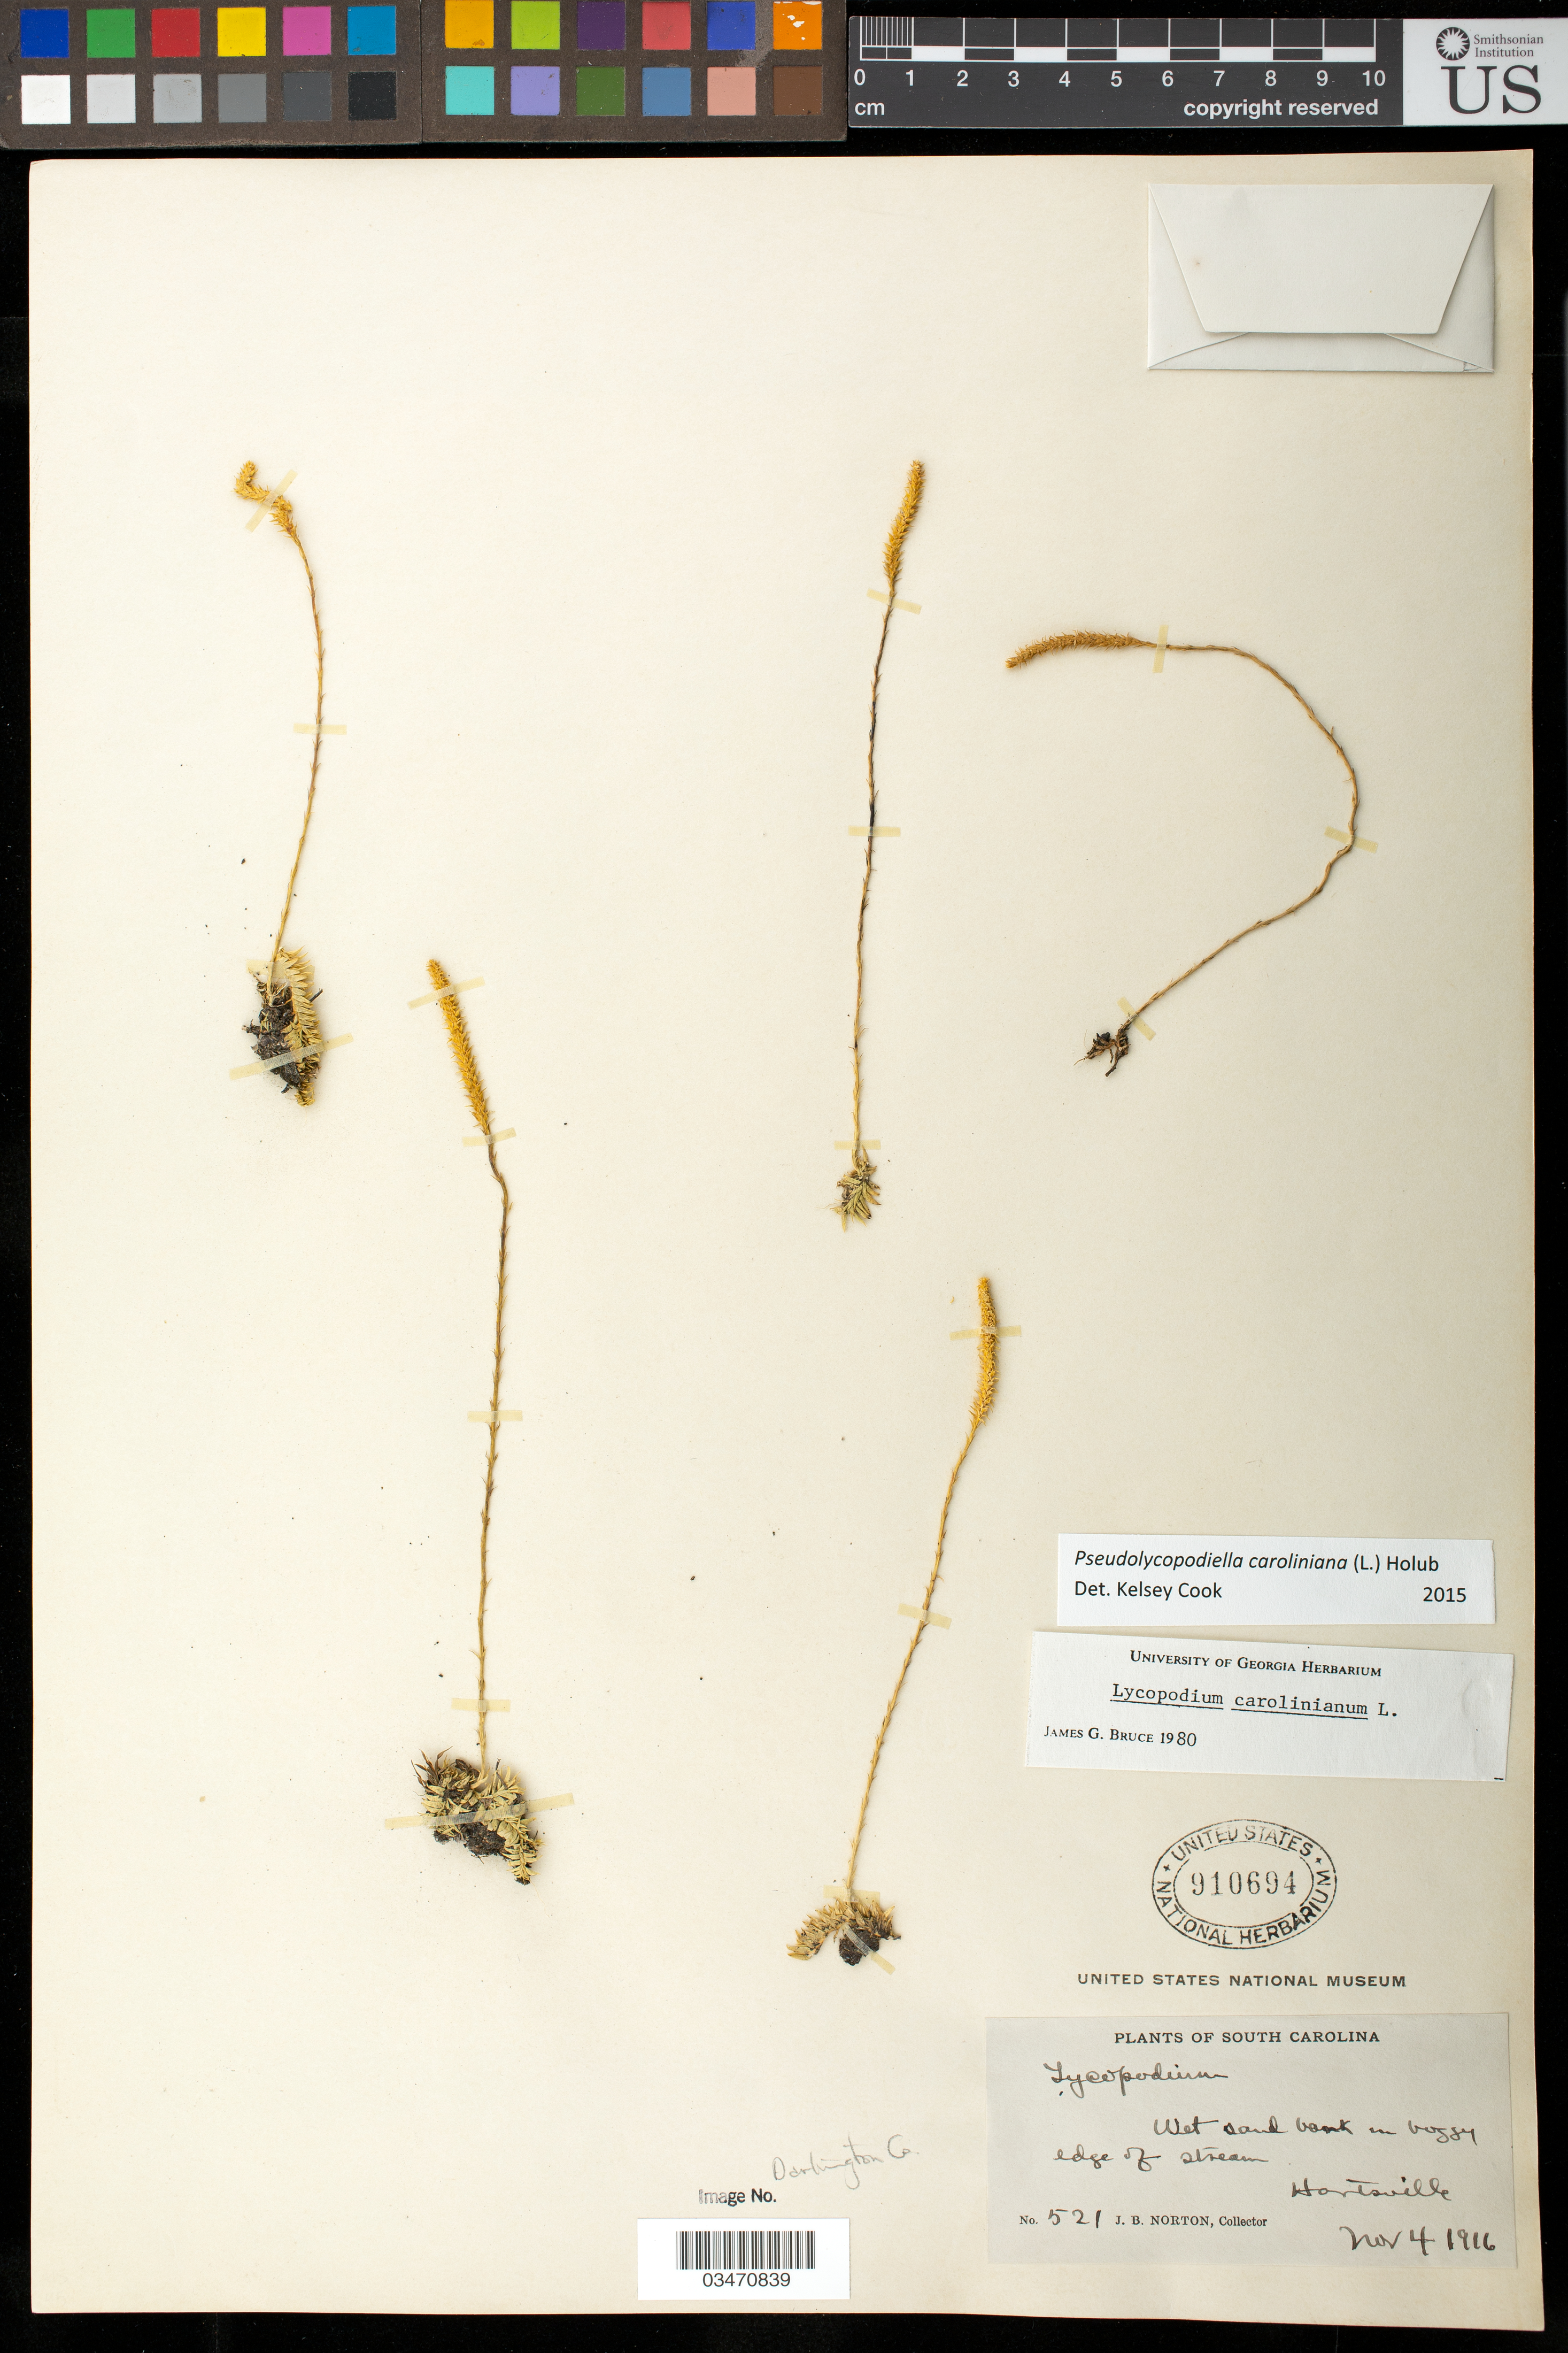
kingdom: Plantae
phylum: Tracheophyta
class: Lycopodiopsida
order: Lycopodiales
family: Lycopodiaceae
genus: Pseudolycopodiella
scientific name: Pseudolycopodiella caroliniana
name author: (L.) Holub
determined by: Cook, K.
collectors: J. Norton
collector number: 521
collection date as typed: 04 Nov 1916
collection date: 1916-11-04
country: United States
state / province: South Carolina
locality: Hartsville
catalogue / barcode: US 910694